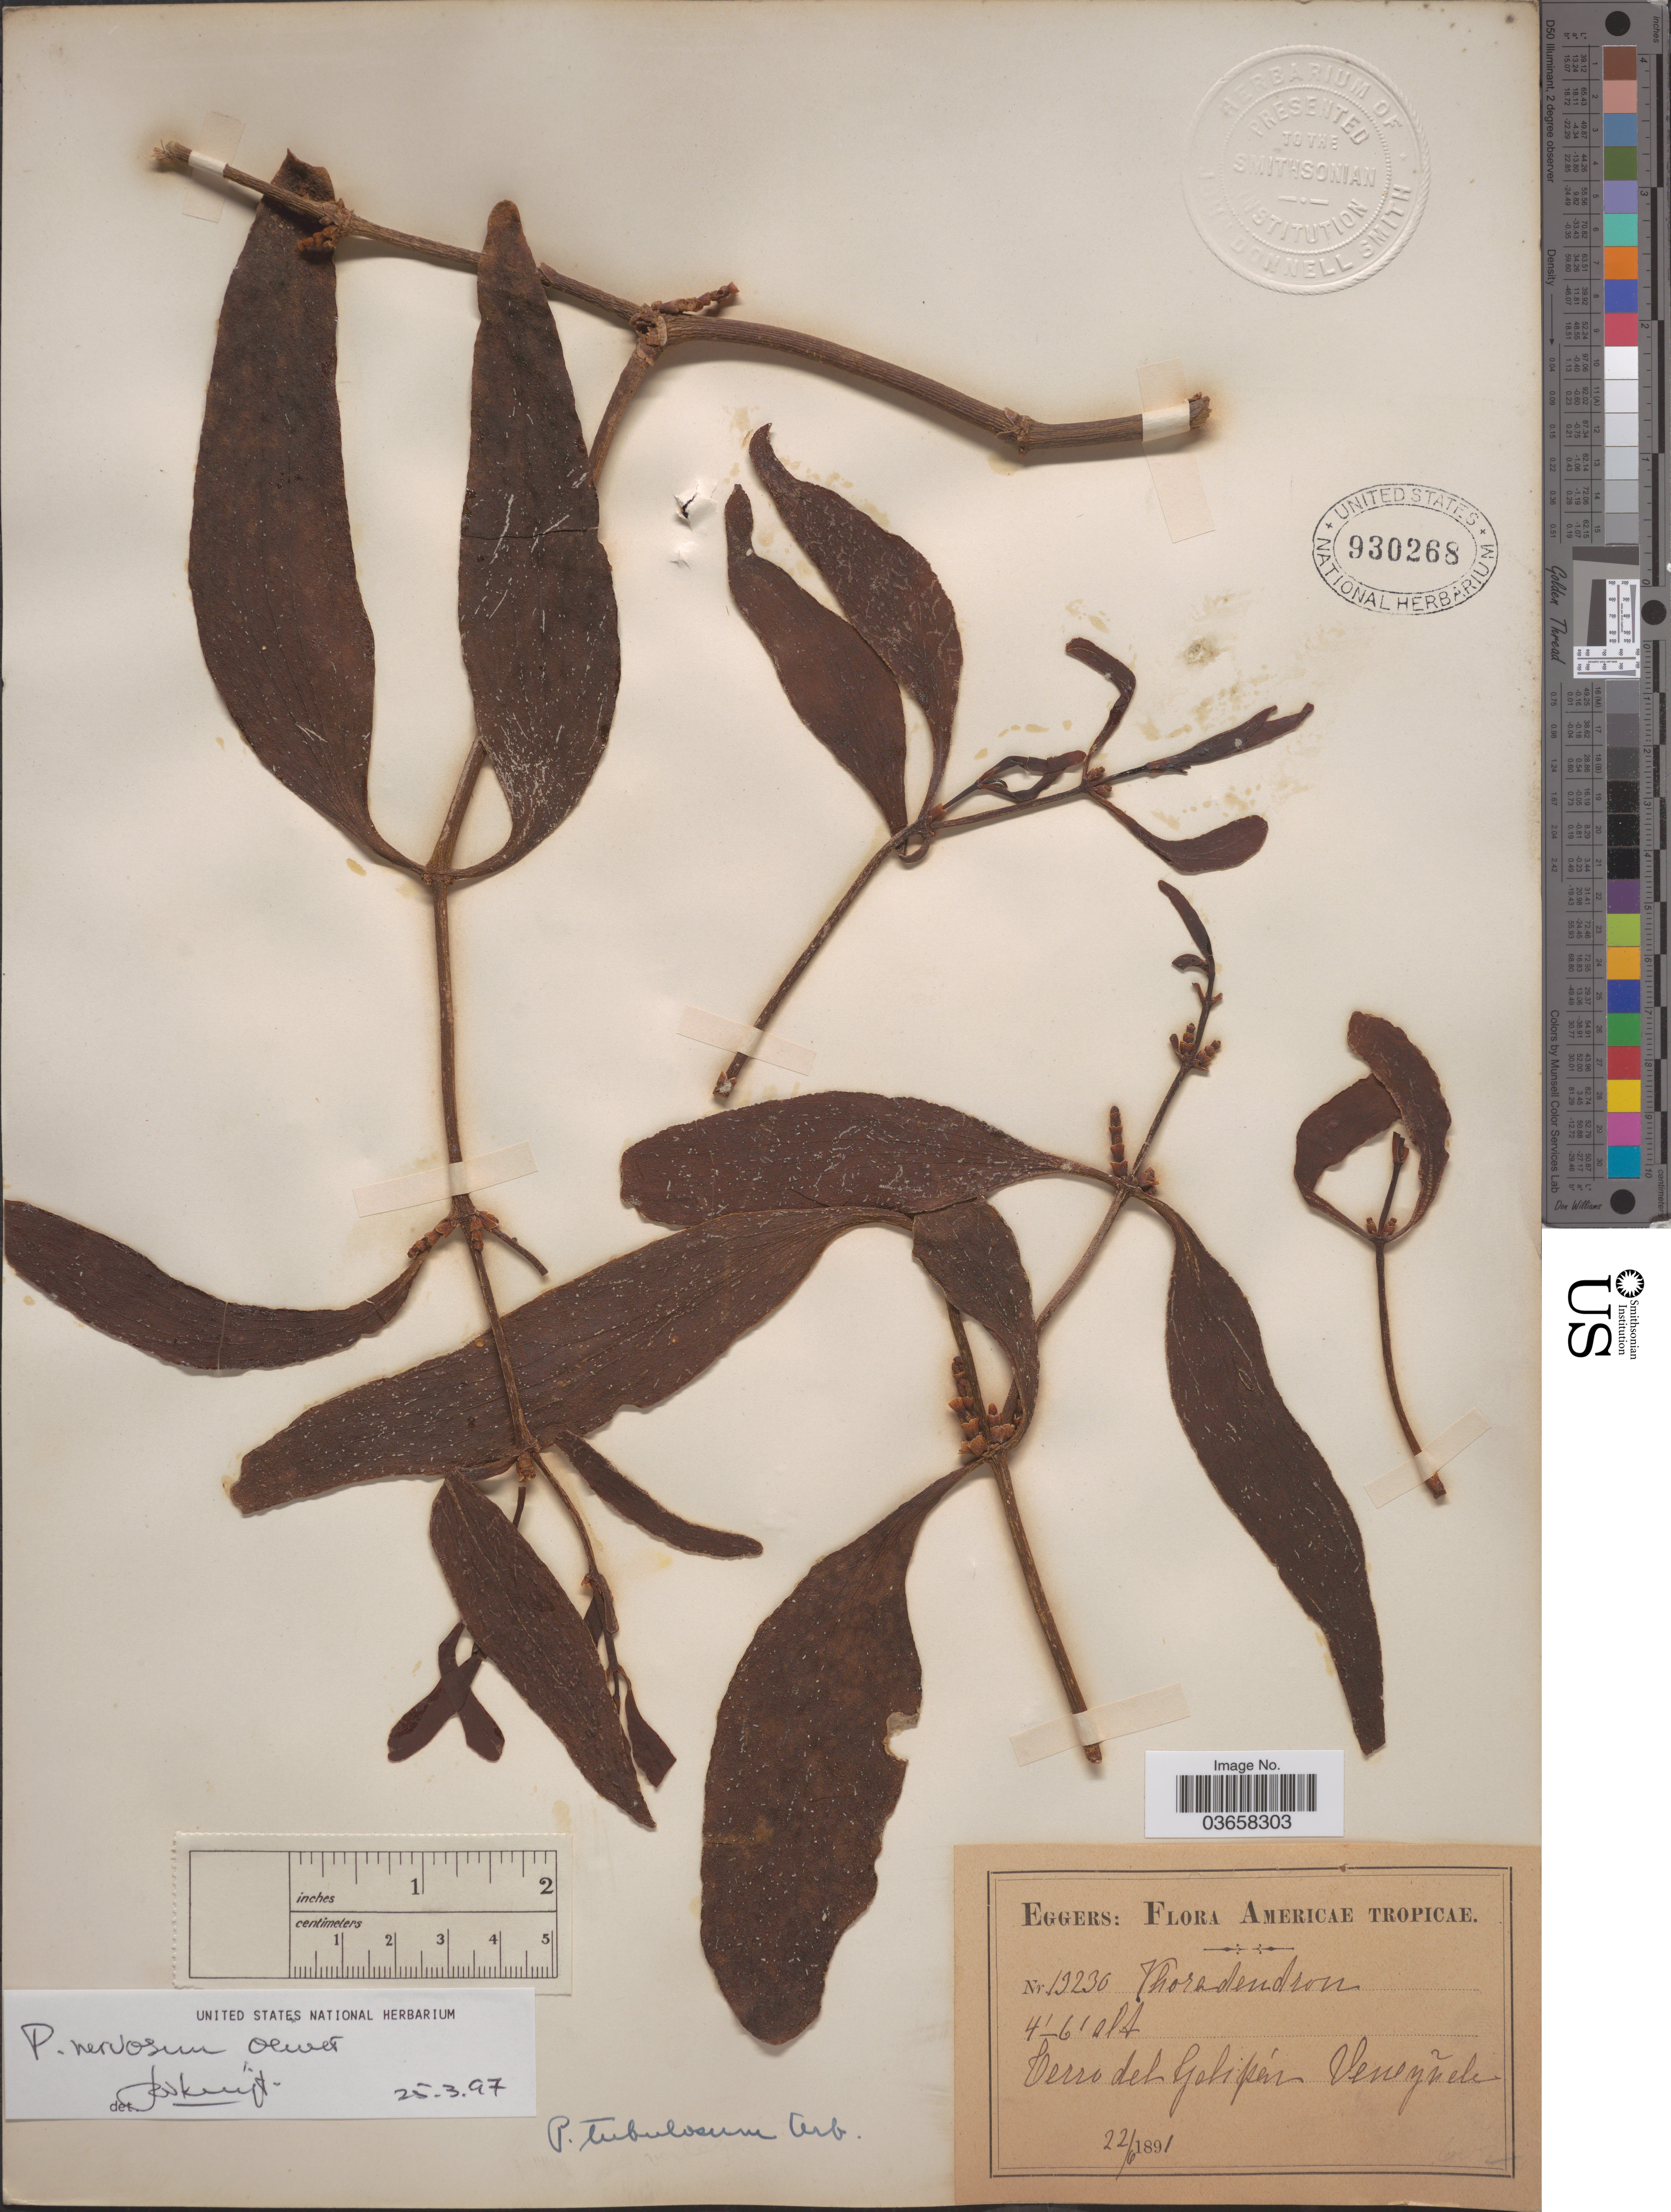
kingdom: Plantae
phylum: Tracheophyta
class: Magnoliopsida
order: Santalales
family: Viscaceae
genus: Phoradendron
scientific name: Phoradendron nervosum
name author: Oliv.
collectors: -. Eggers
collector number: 13230*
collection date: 1891-06-22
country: Venezuela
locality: Americae Tropicae. Cerro del Galipan.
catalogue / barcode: US 930268